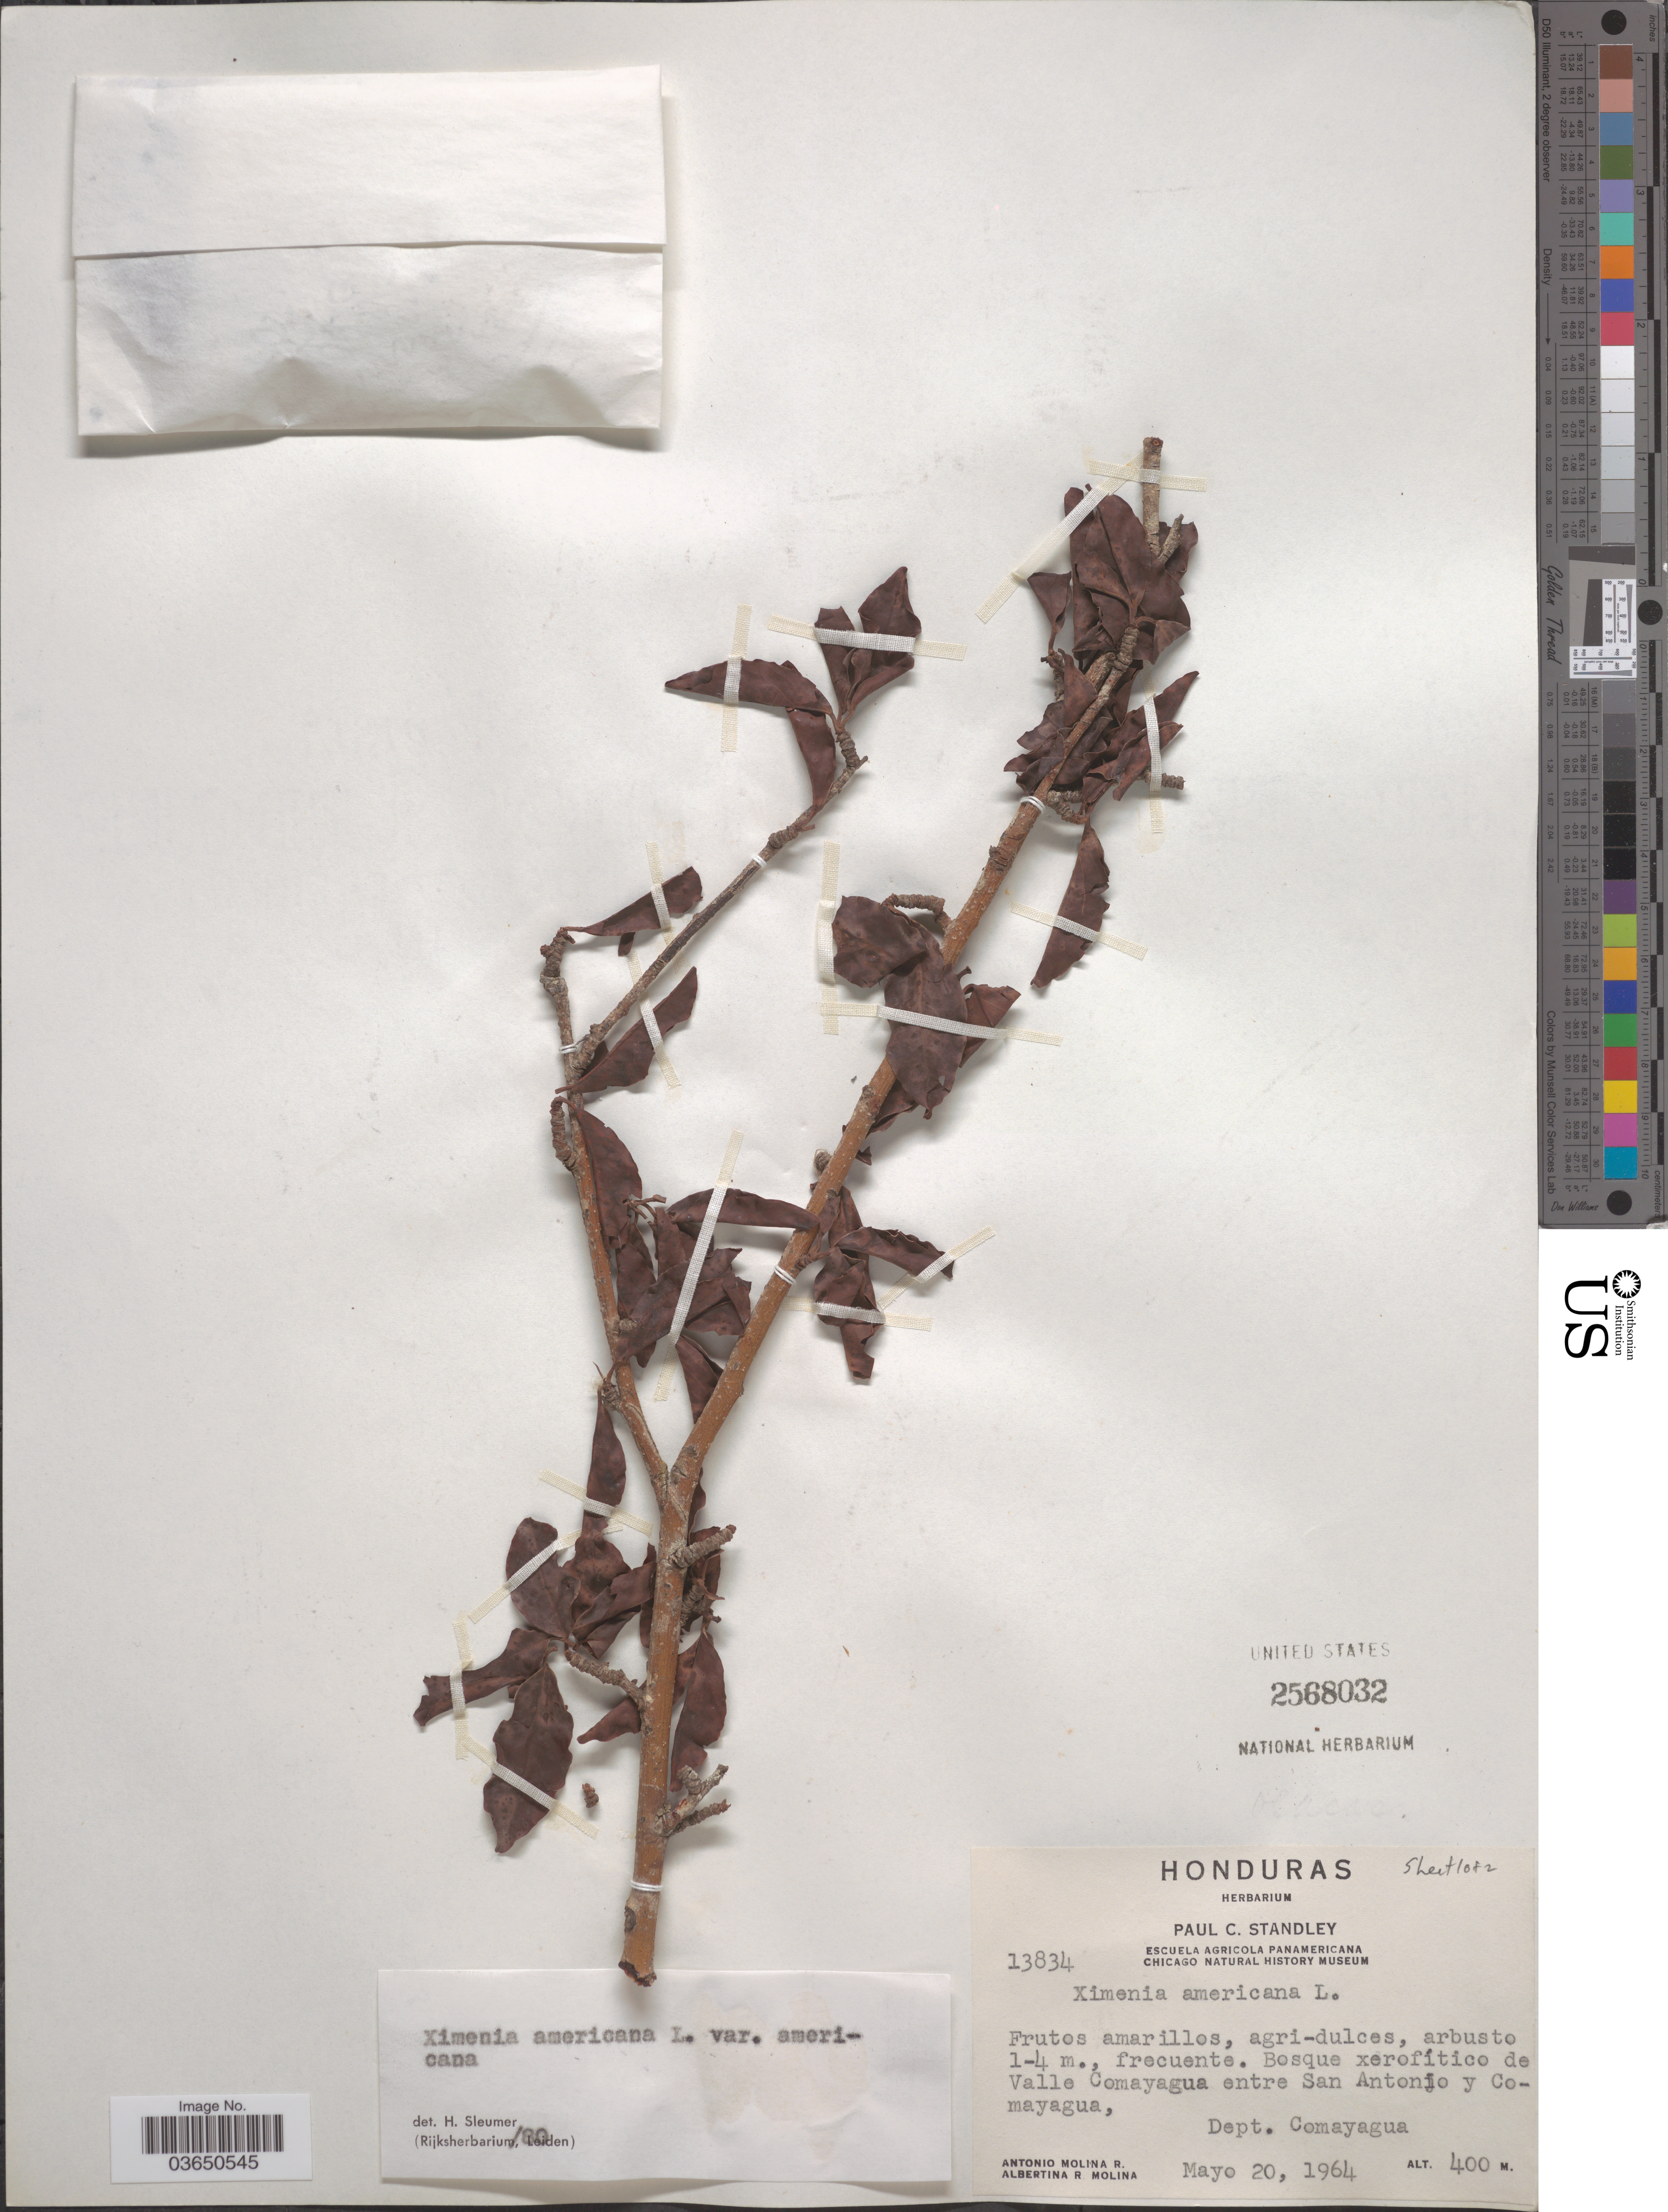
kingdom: Plantae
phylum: Tracheophyta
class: Magnoliopsida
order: Santalales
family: Ximeniaceae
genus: Ximenia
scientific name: Ximenia americana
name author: L.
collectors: A. Molina R. & A. R. Molina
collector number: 13834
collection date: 1964-05-20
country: Honduras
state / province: Comayagua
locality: Valle de Comayagua entre San Antonio y Comayagua, Dept. Comayagua.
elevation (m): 400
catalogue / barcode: US 2568032